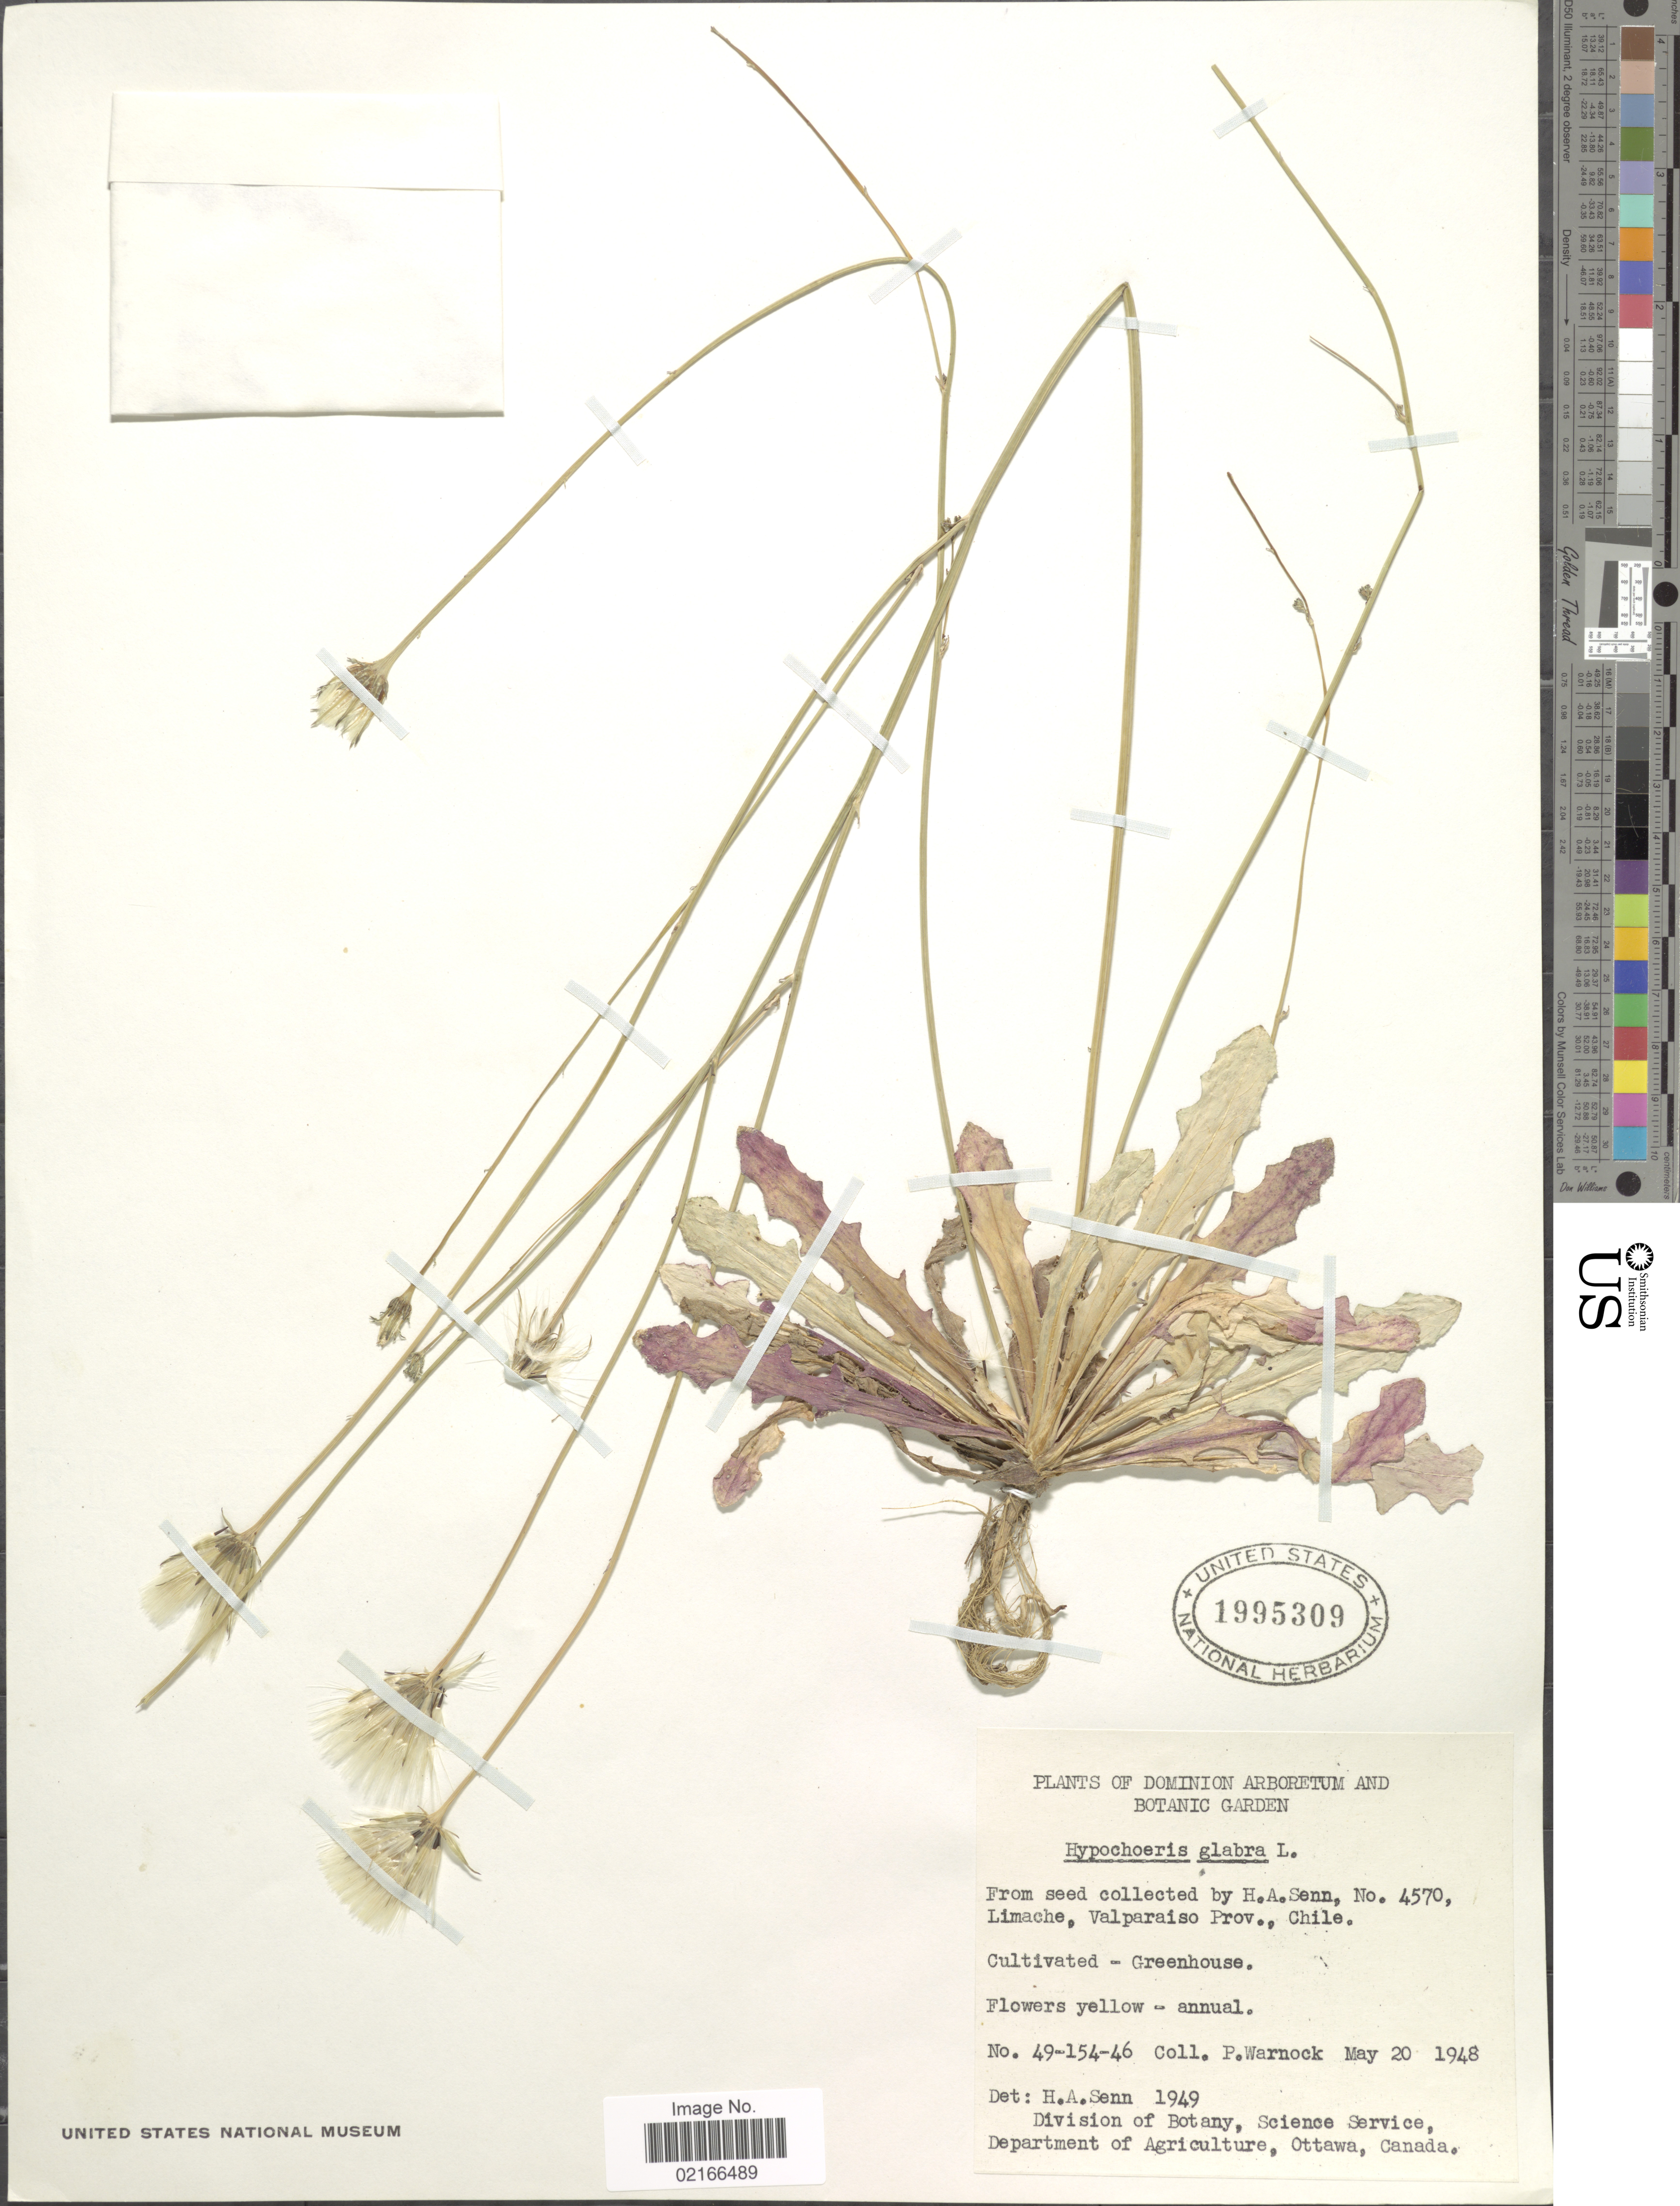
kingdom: Plantae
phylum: Tracheophyta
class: Magnoliopsida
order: Asterales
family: Asteraceae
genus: Hypochaeris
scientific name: Hypochaeris glabra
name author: L.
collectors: P. Warnock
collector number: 49-154-46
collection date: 1948-05-20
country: Chile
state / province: Valparaíso (V)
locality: Dominion Arboretum and Botanic Garden. Greenhouse. Lomache, Valpraiso Prov.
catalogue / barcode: US 1995309